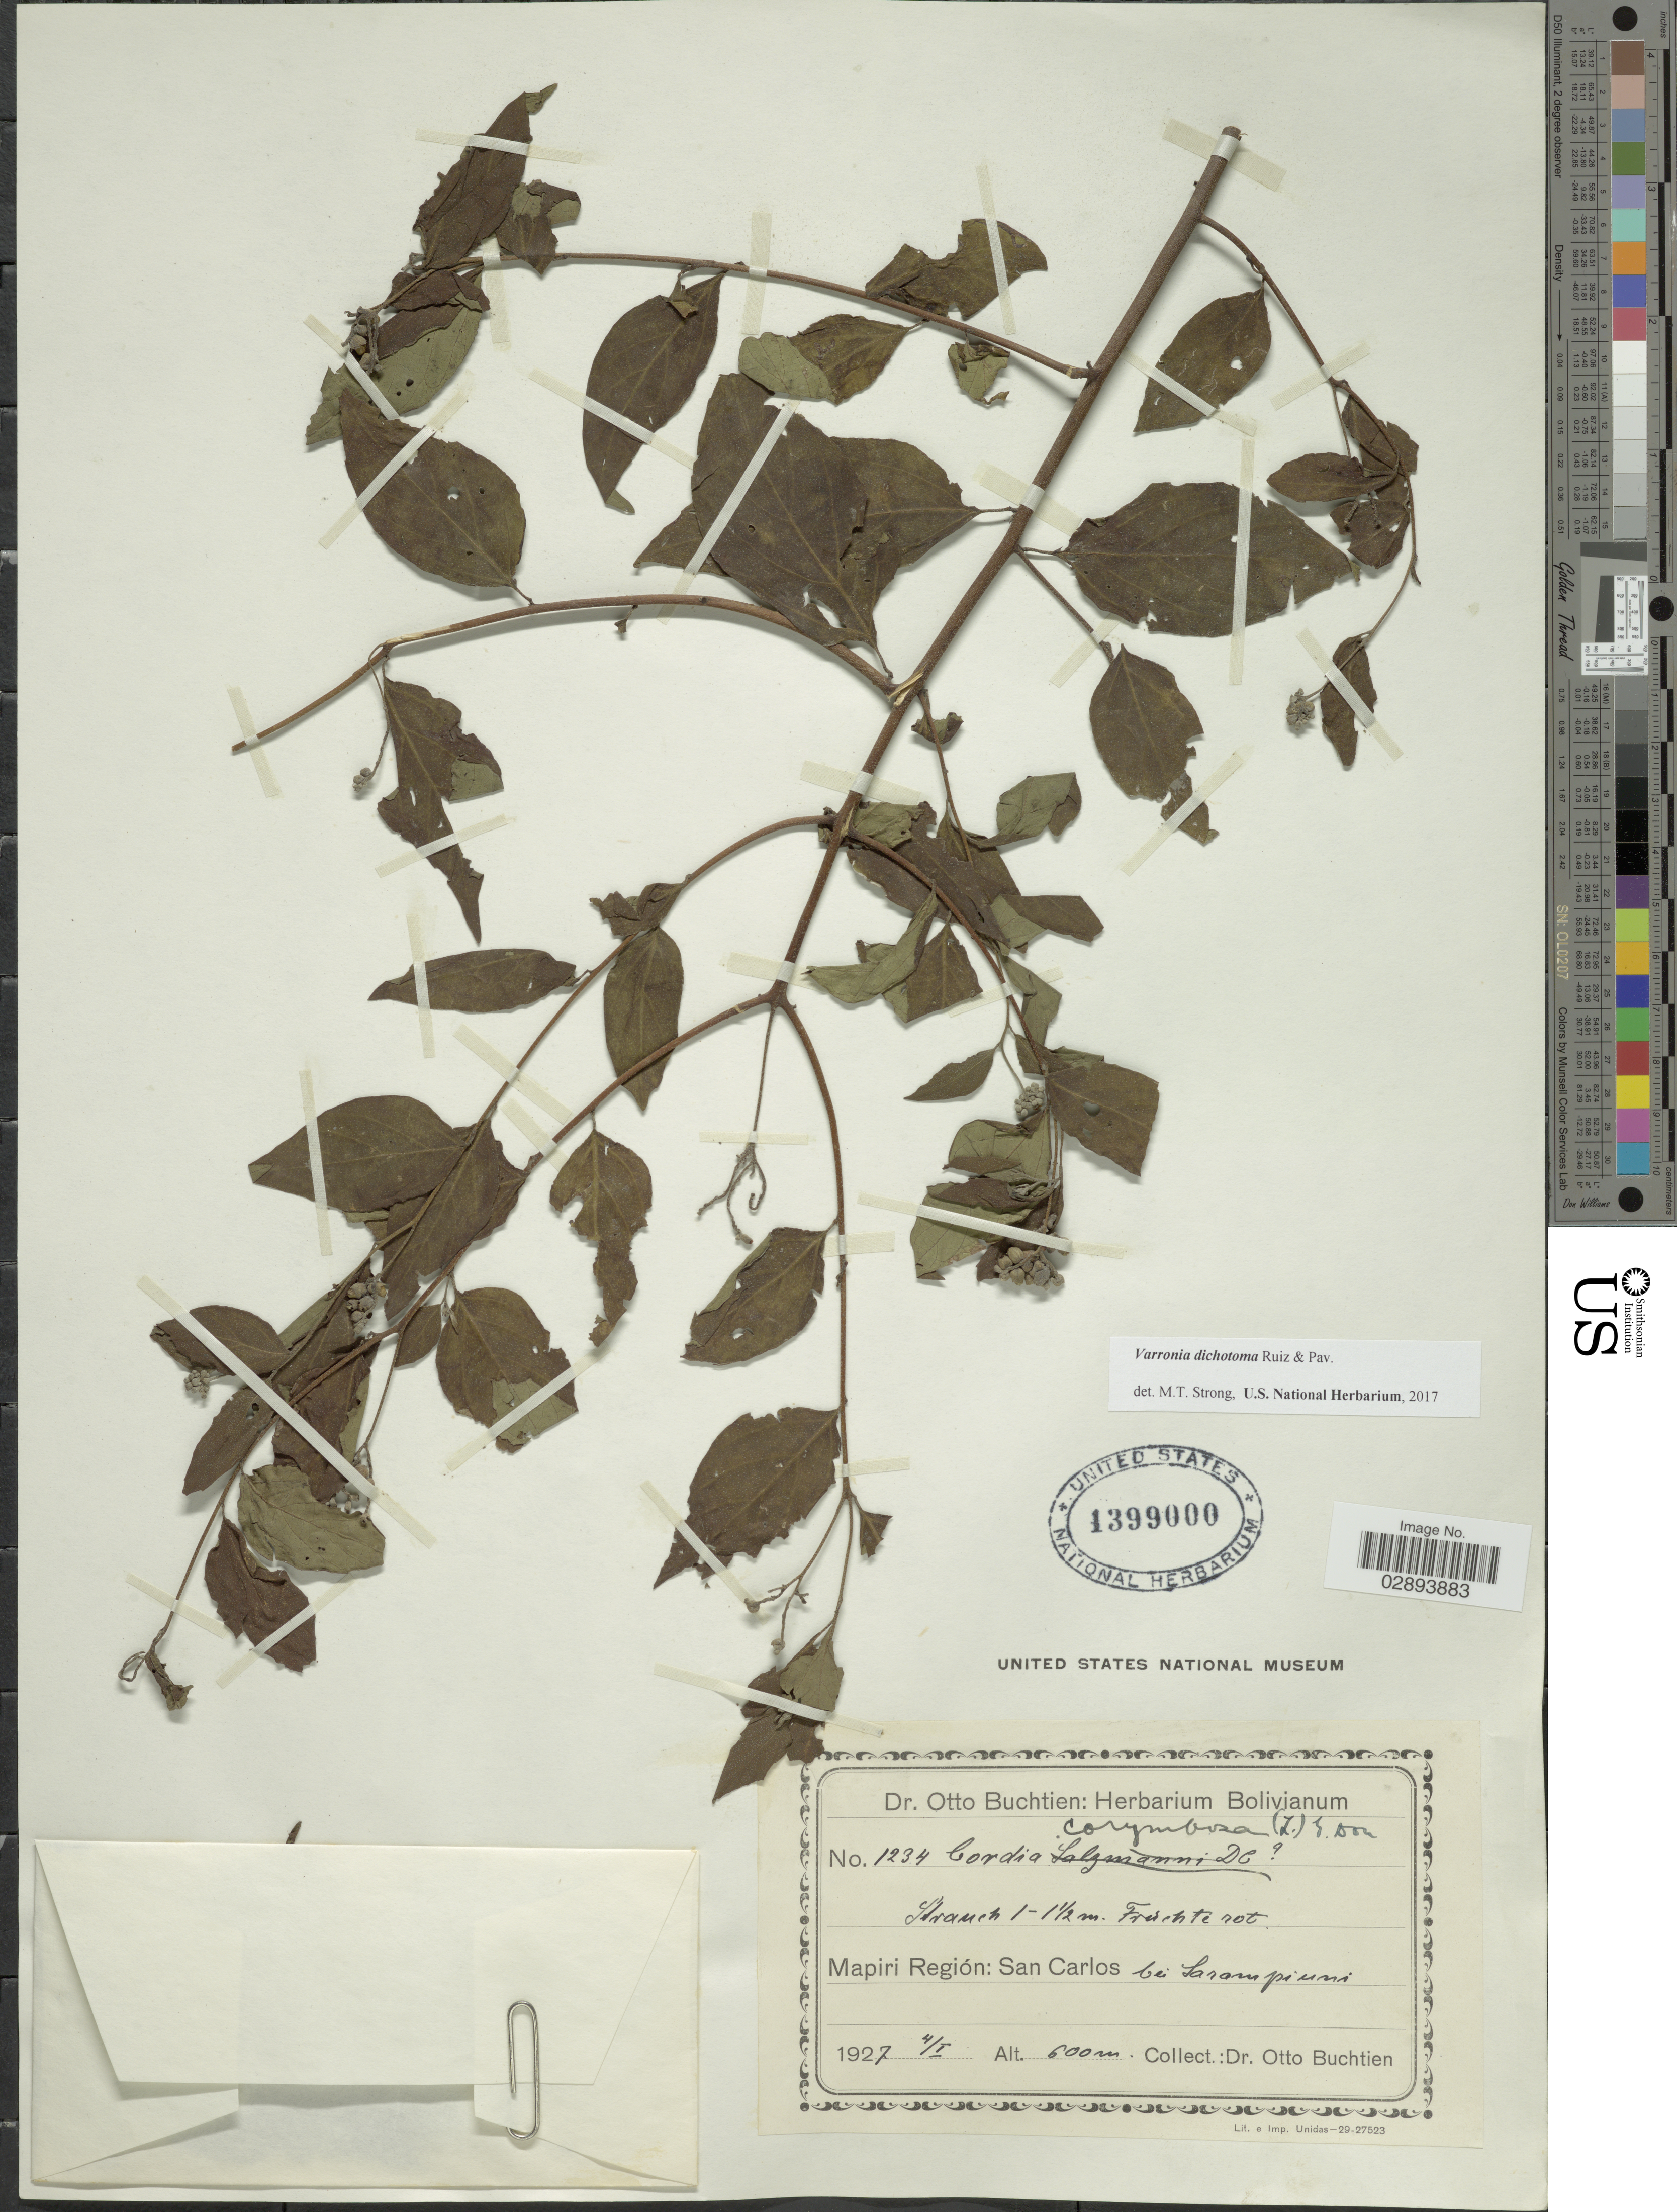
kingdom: Plantae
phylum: Tracheophyta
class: Magnoliopsida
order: Boraginales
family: Cordiaceae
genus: Varronia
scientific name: Varronia dichotoma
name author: Ruiz & Pav.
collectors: O. Buchtien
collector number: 1234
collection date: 1927-08-04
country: Bolivia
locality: Mapiri Región, San Carlos bei Grampiuni.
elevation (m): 600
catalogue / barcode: US 1399000